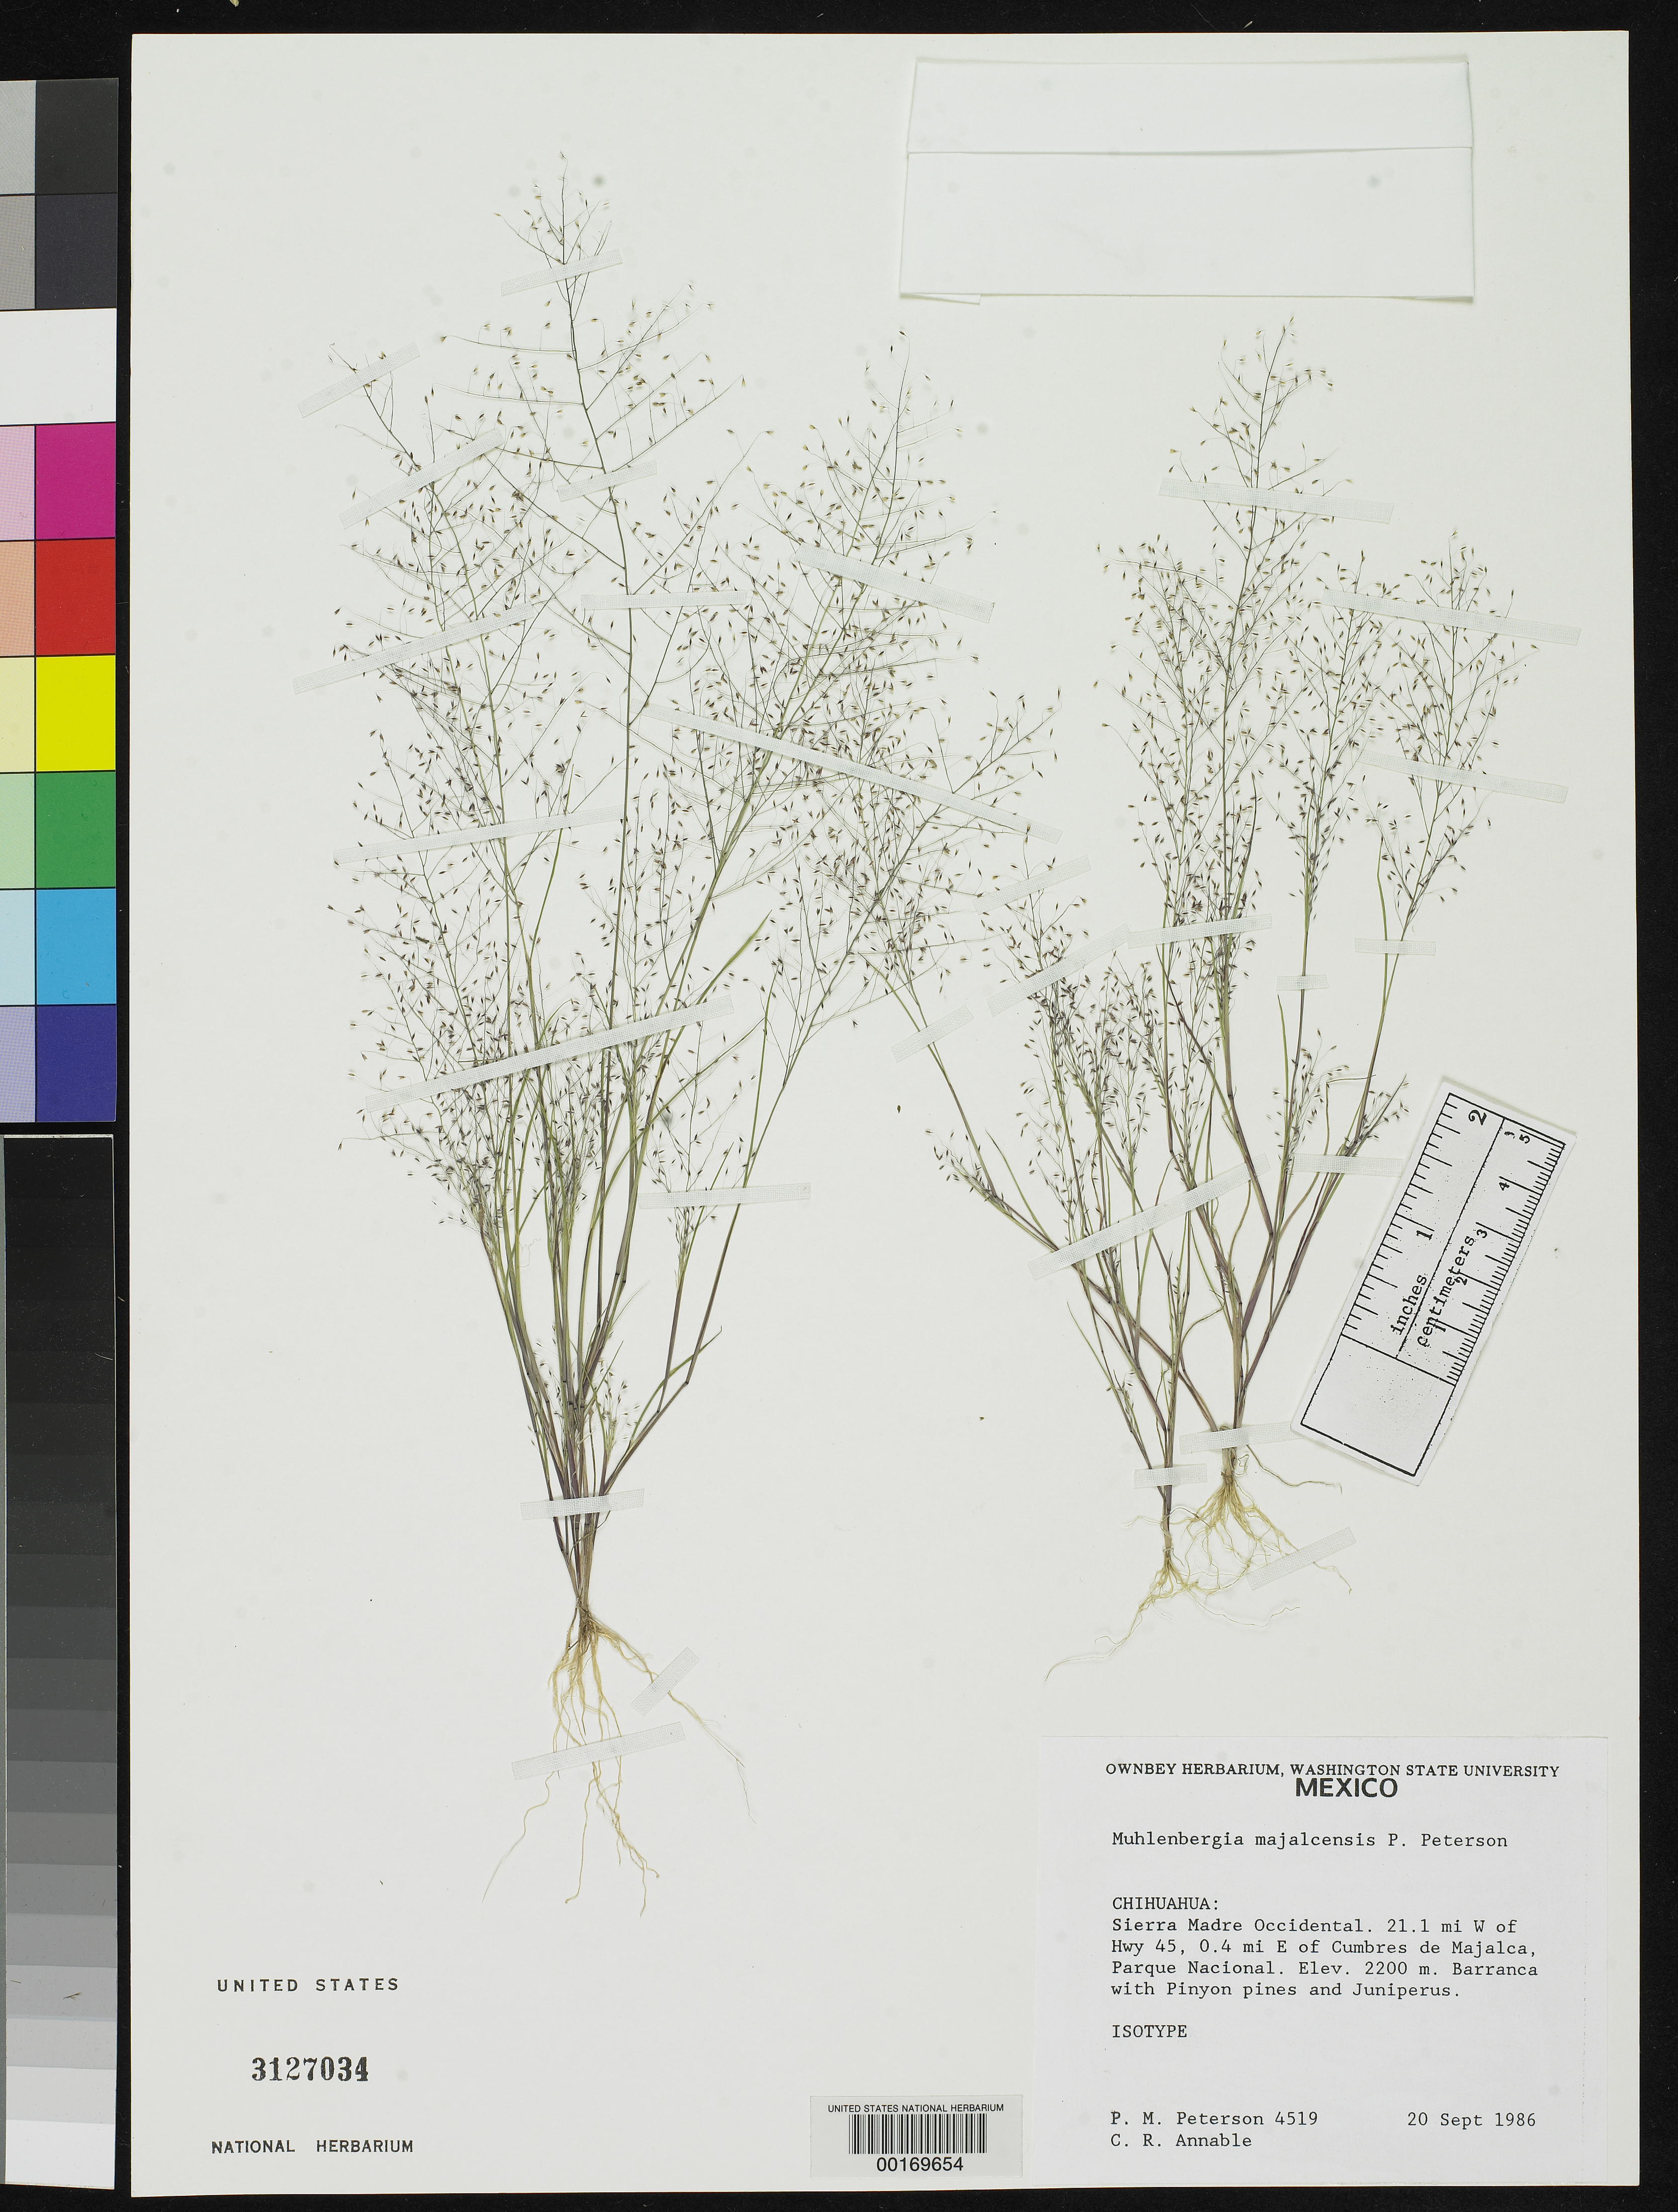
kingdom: Plantae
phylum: Tracheophyta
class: Liliopsida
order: Poales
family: Poaceae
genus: Muhlenbergia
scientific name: Muhlenbergia majalcensis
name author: P.M. Peterson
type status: Isotype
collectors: P. M. Peterson & C. R. Annable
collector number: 4519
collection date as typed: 20 Sep 1986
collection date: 1986-09-20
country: Mexico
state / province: Chihuahua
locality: Sierra Madre Occidental, 21.1 mi W of highway 45, 0.4 mi E of Cumbres de Majalca, national park.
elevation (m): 2200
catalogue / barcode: US 3127034